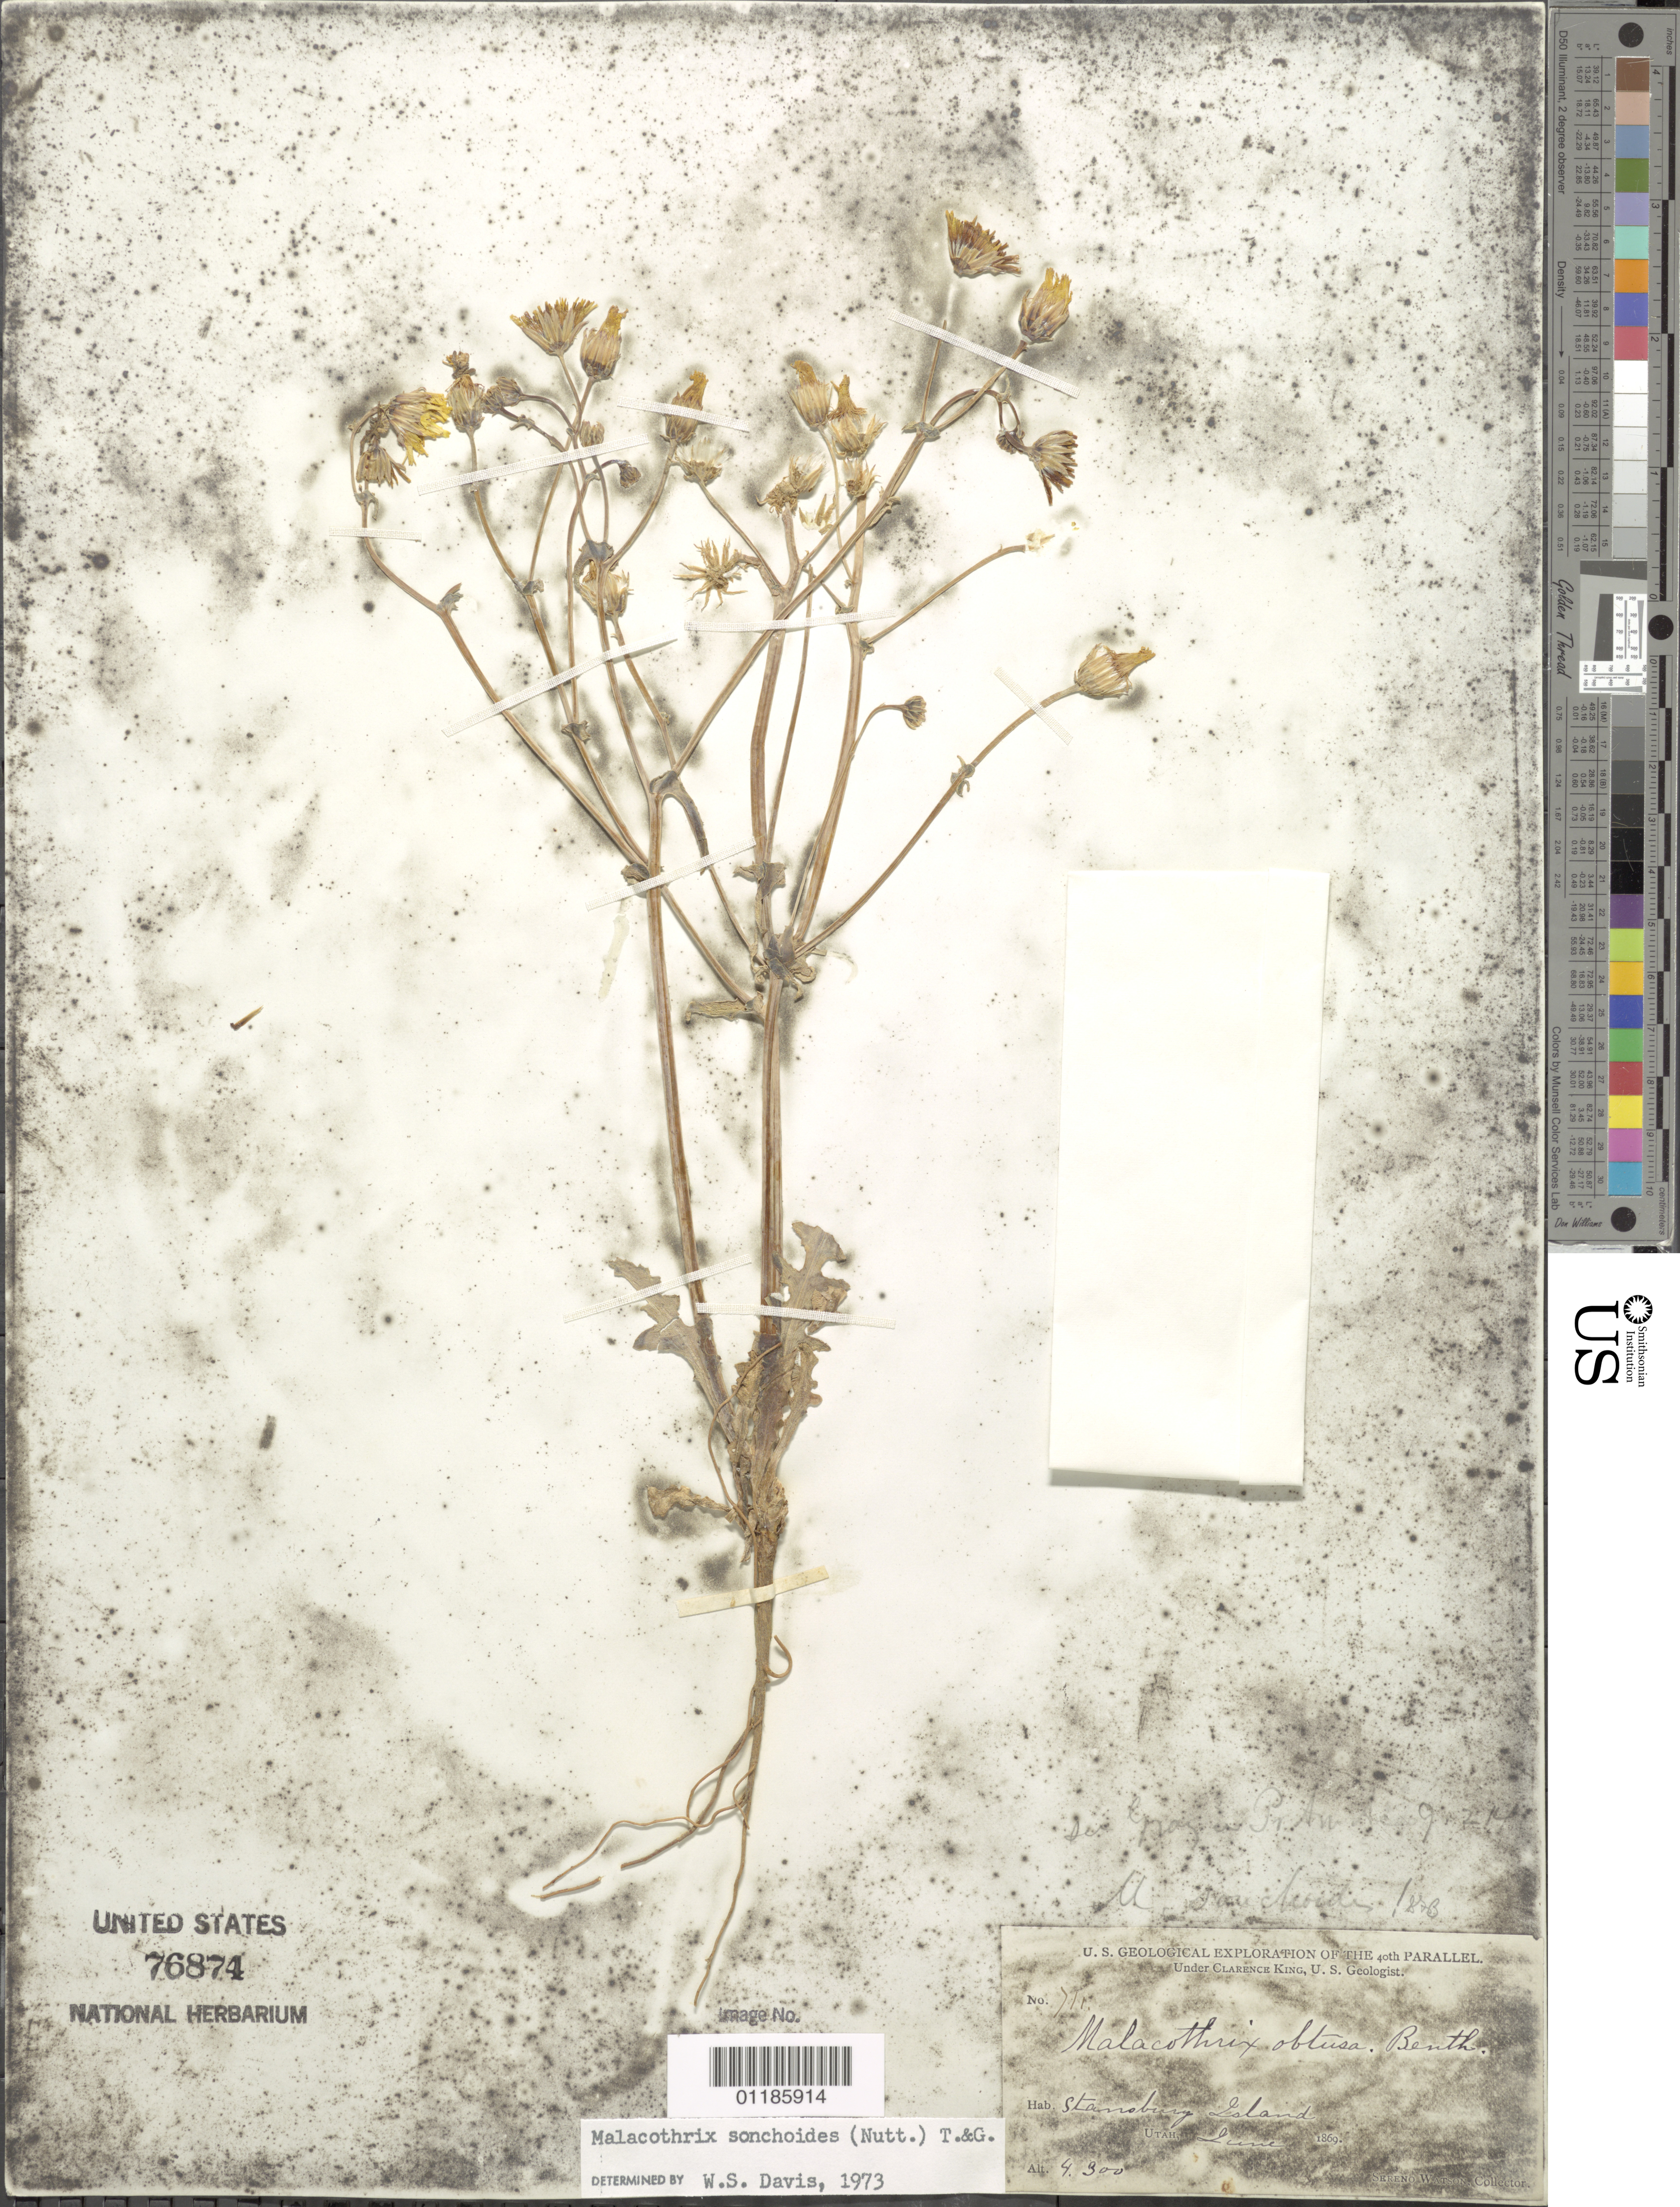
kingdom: Plantae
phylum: Tracheophyta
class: Magnoliopsida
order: Asterales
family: Asteraceae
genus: Malacothrix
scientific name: Malacothrix sonchoides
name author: (Nutt.) Torr. & A. Gray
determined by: Davis, W. S.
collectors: S. Watson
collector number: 711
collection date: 1869-06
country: United States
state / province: Utah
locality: Stansbury Island.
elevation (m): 1311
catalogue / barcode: US 76874